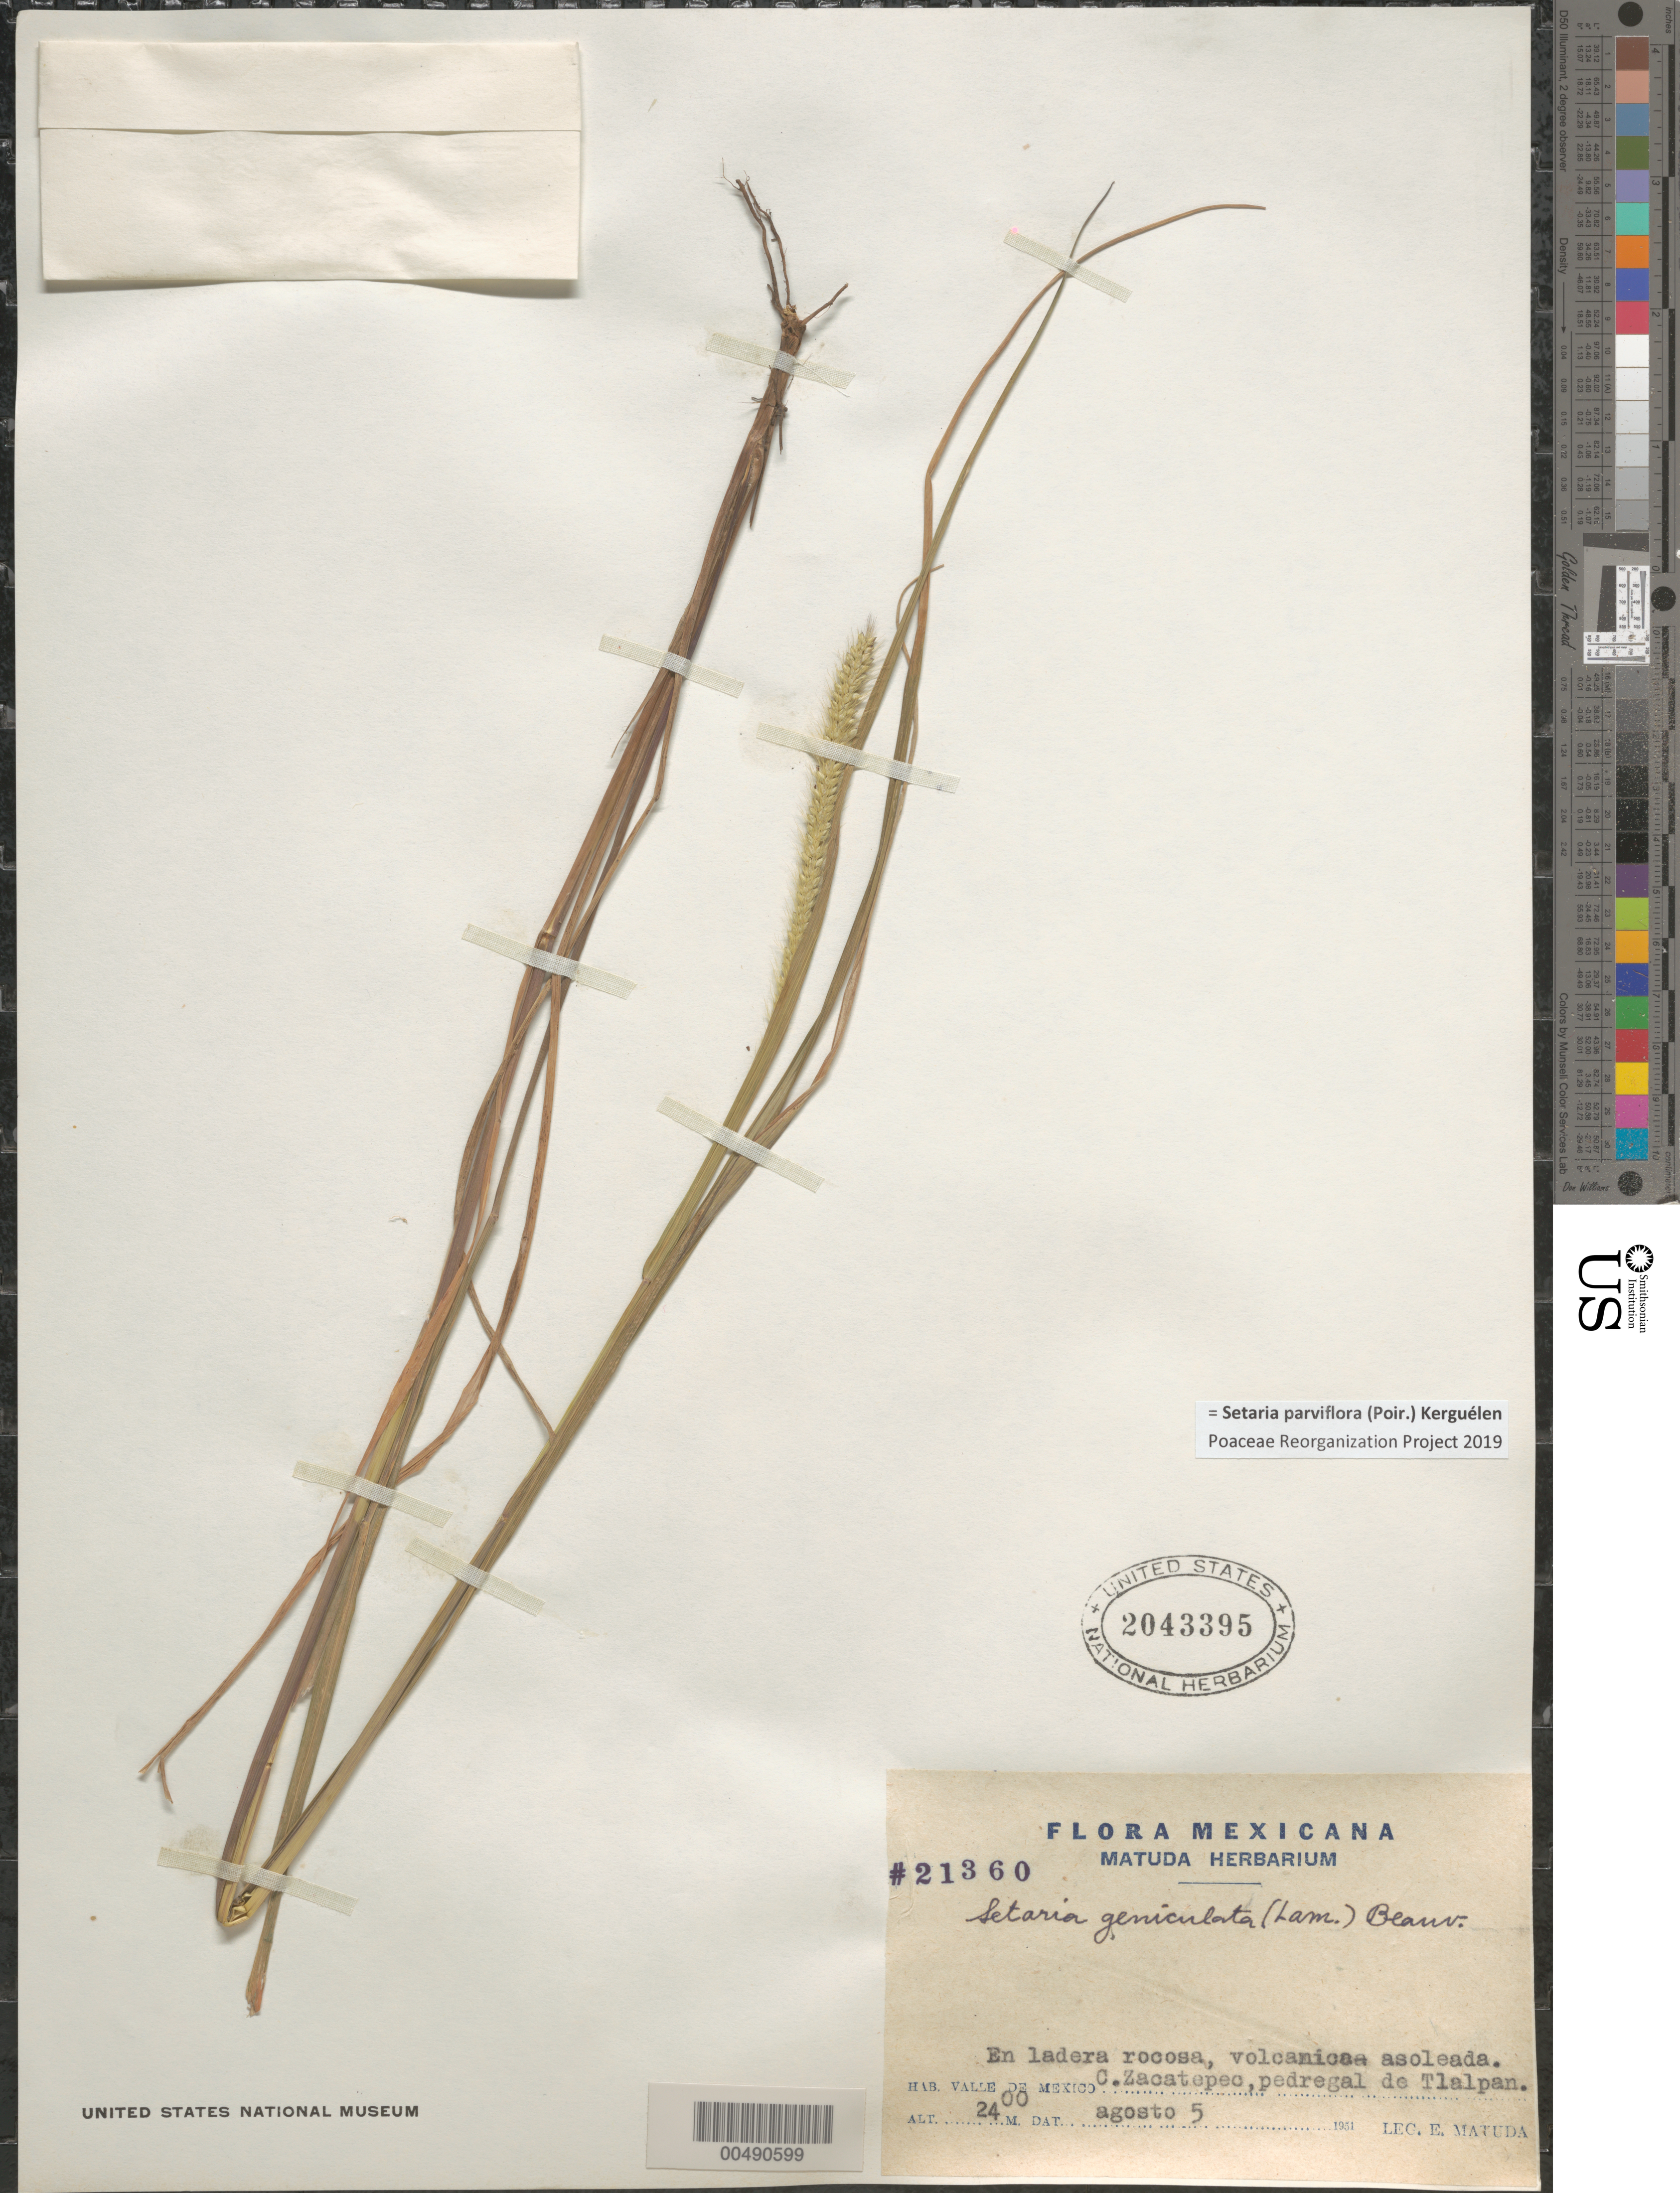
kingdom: Plantae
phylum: Tracheophyta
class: Liliopsida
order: Poales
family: Poaceae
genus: Setaria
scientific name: Setaria parviflora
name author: (Poir.) Kerguélen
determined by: Poaceae Reorganization Project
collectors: E. Matuda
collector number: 21360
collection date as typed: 5 Aug 1951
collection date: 1951-08-05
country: Mexico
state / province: Zacatecas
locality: Valle de Mexico, C. Zacatepec, pedregal de Tlalpan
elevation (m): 2400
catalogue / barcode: US 2043395